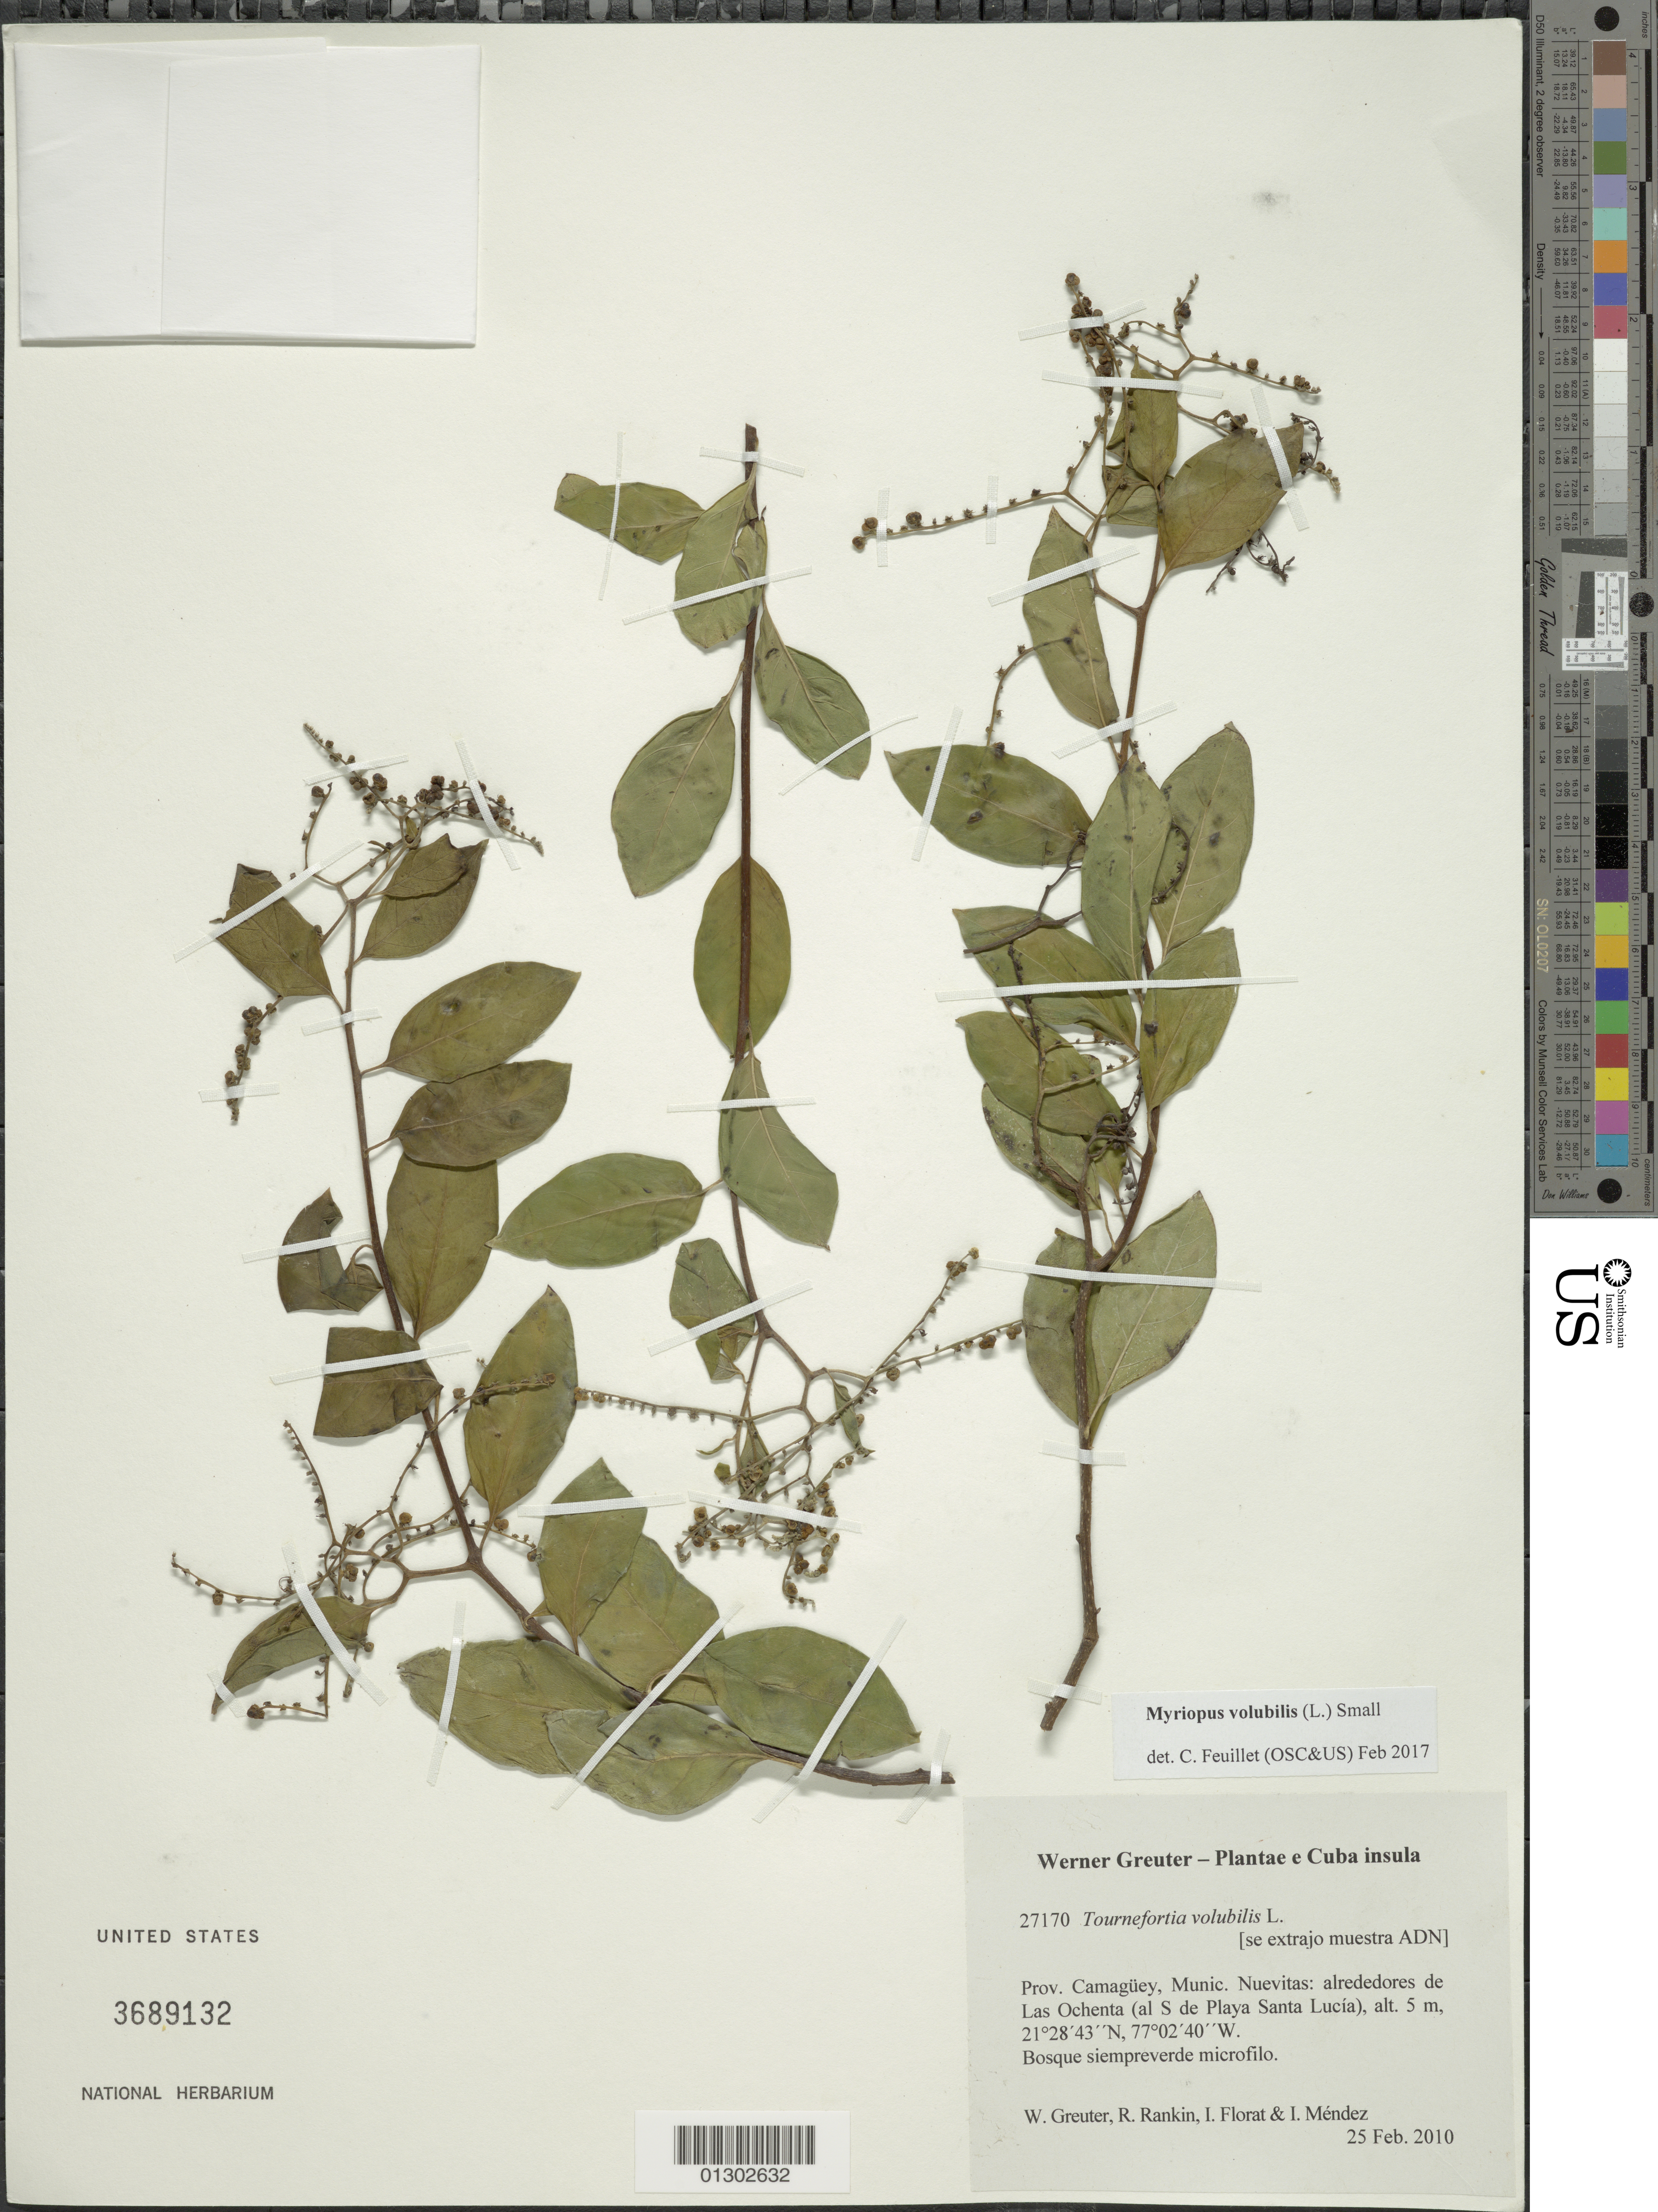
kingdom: Plantae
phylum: Tracheophyta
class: Magnoliopsida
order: Boraginales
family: Heliotropiaceae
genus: Myriopus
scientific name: Myriopus volubilis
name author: (L.) Small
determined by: Feuillet, C.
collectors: W. R. Greuter, R. Rankin Rodriguez, I. Florat & I. Méndez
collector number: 27170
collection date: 2010-02-25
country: Cuba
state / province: Camagüey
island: Cuba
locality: Munic. Nuevitas: alrededores de Las Ochenta (al S de Playa Santa Lucía).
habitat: Bosque siempreverde microfilo.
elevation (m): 5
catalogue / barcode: US 3689132